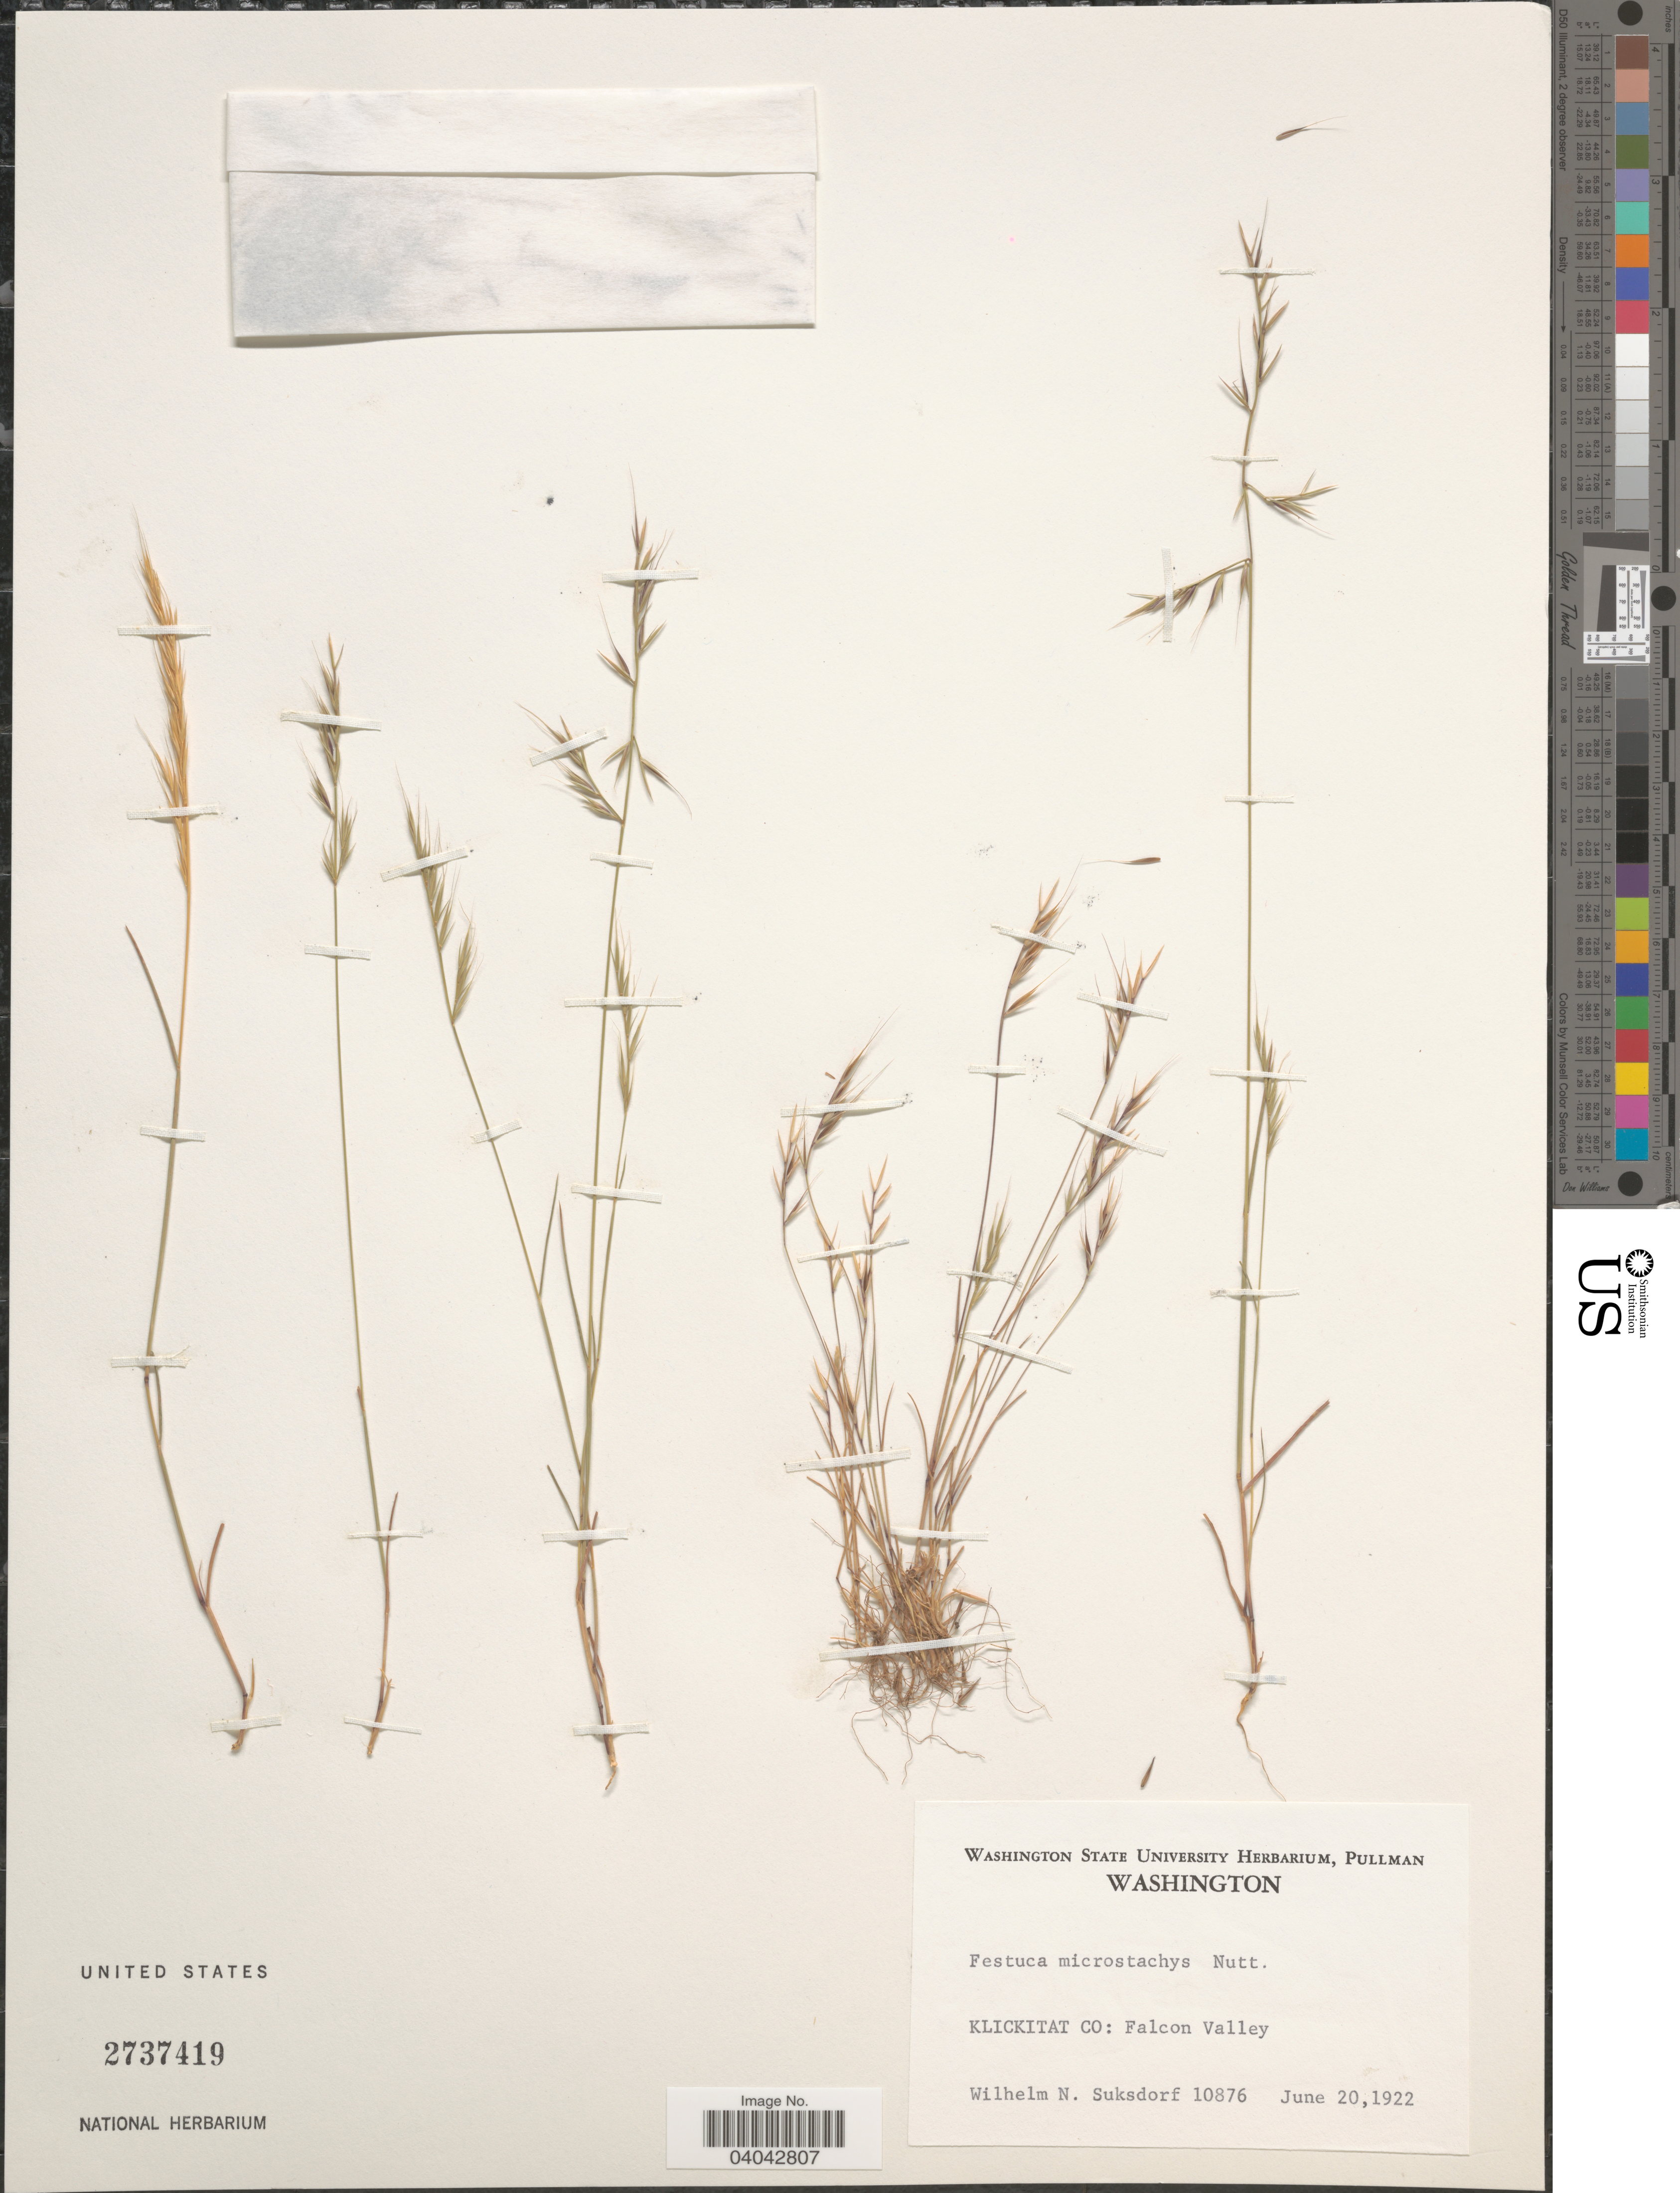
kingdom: Plantae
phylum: Tracheophyta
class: Liliopsida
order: Poales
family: Poaceae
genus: Festuca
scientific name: Festuca microstachys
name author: Nutt.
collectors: W. N. Suksdorf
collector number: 10876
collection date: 1922-06-20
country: United States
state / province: Washington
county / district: Klickitat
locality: Klickitat Co.: Falcon Valley.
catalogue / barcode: US 2737419